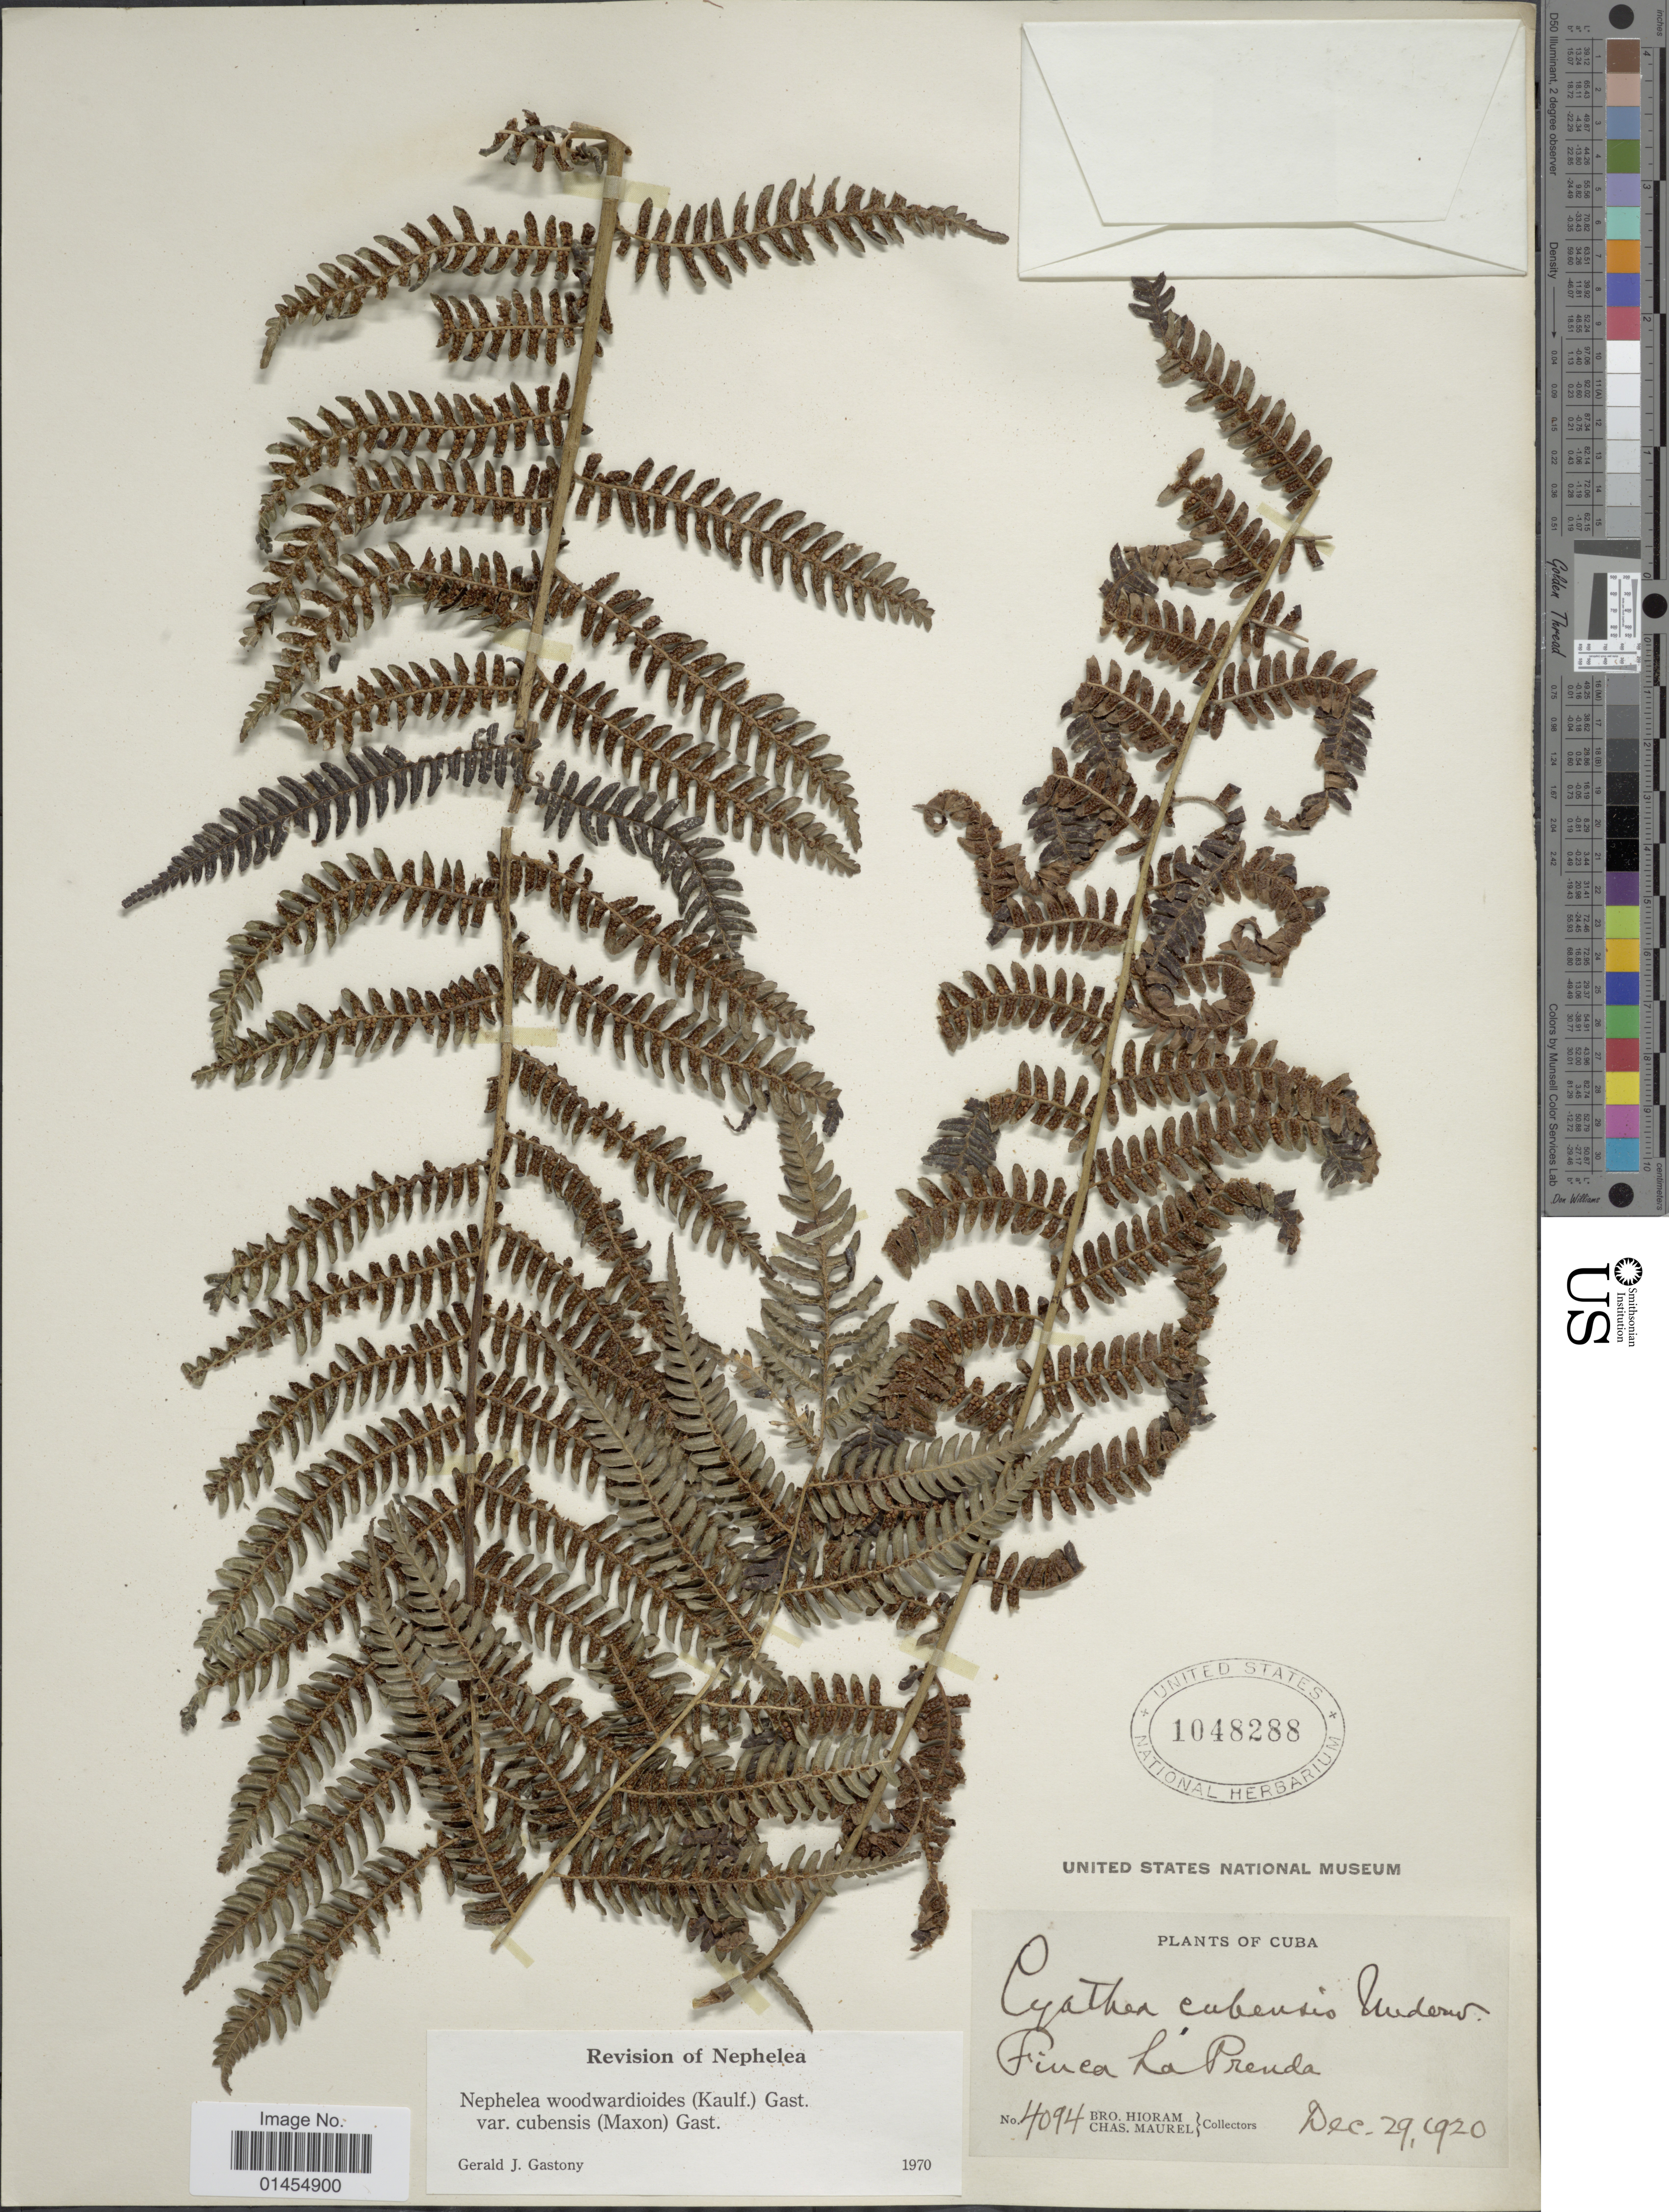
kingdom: Plantae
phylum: Tracheophyta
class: Polypodiopsida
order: Cyatheales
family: Cyatheaceae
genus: Alsophila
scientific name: Alsophila woodwardioides var. cubensis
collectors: Bro. Hioram & C. Maurel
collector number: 4094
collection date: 1920-12-29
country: Cuba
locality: Finca La Prenda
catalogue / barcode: US 1048288